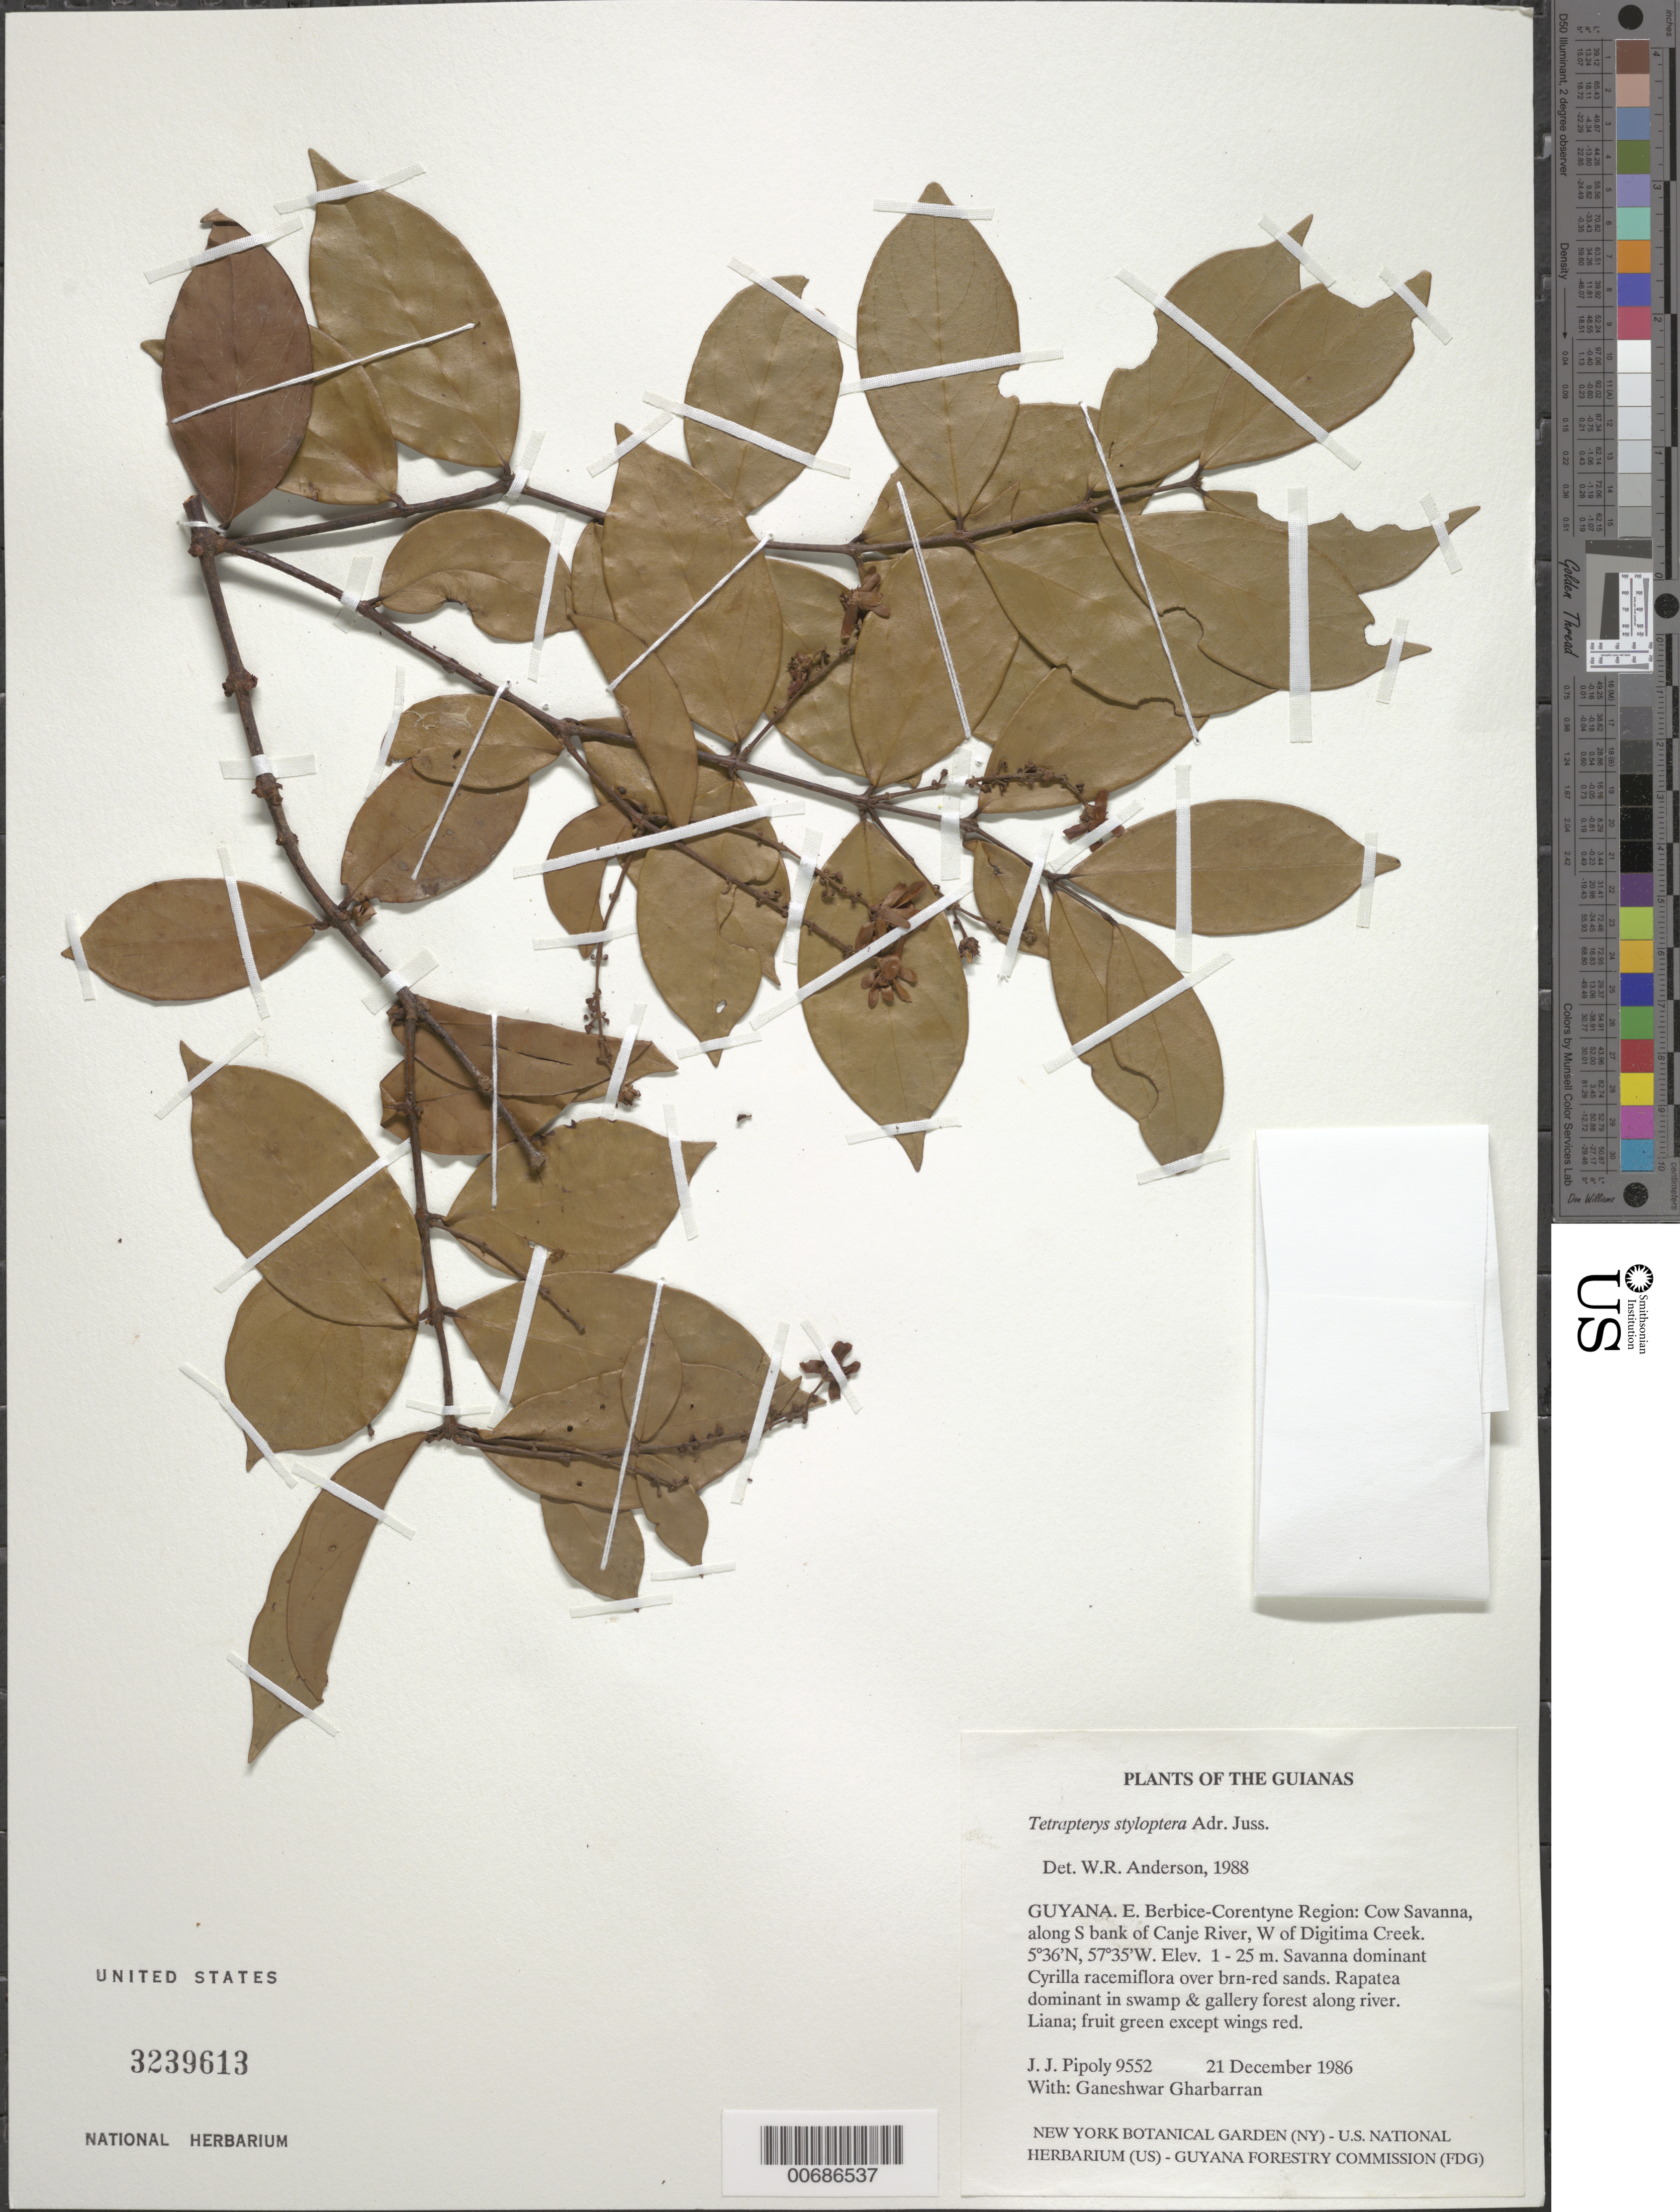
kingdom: Plantae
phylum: Tracheophyta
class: Magnoliopsida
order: Malpighiales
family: Malpighiaceae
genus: Glicophyllum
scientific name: Glicophyllum stylopterum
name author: (A. Juss.) R.F. Almeida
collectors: J. J. Pipoly & G. Gharbarran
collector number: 9552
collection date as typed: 21 December 1986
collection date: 1986-12-21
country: Guyana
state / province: E. Berbice-Corentyne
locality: Cow savanna, along S bank of Canje River, W of Digitima Creek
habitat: Savanna dominant Cyrilla racemiflora over brn-red sands. Rapatea dominant in swamp & gallery forest along river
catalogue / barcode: US 3239613